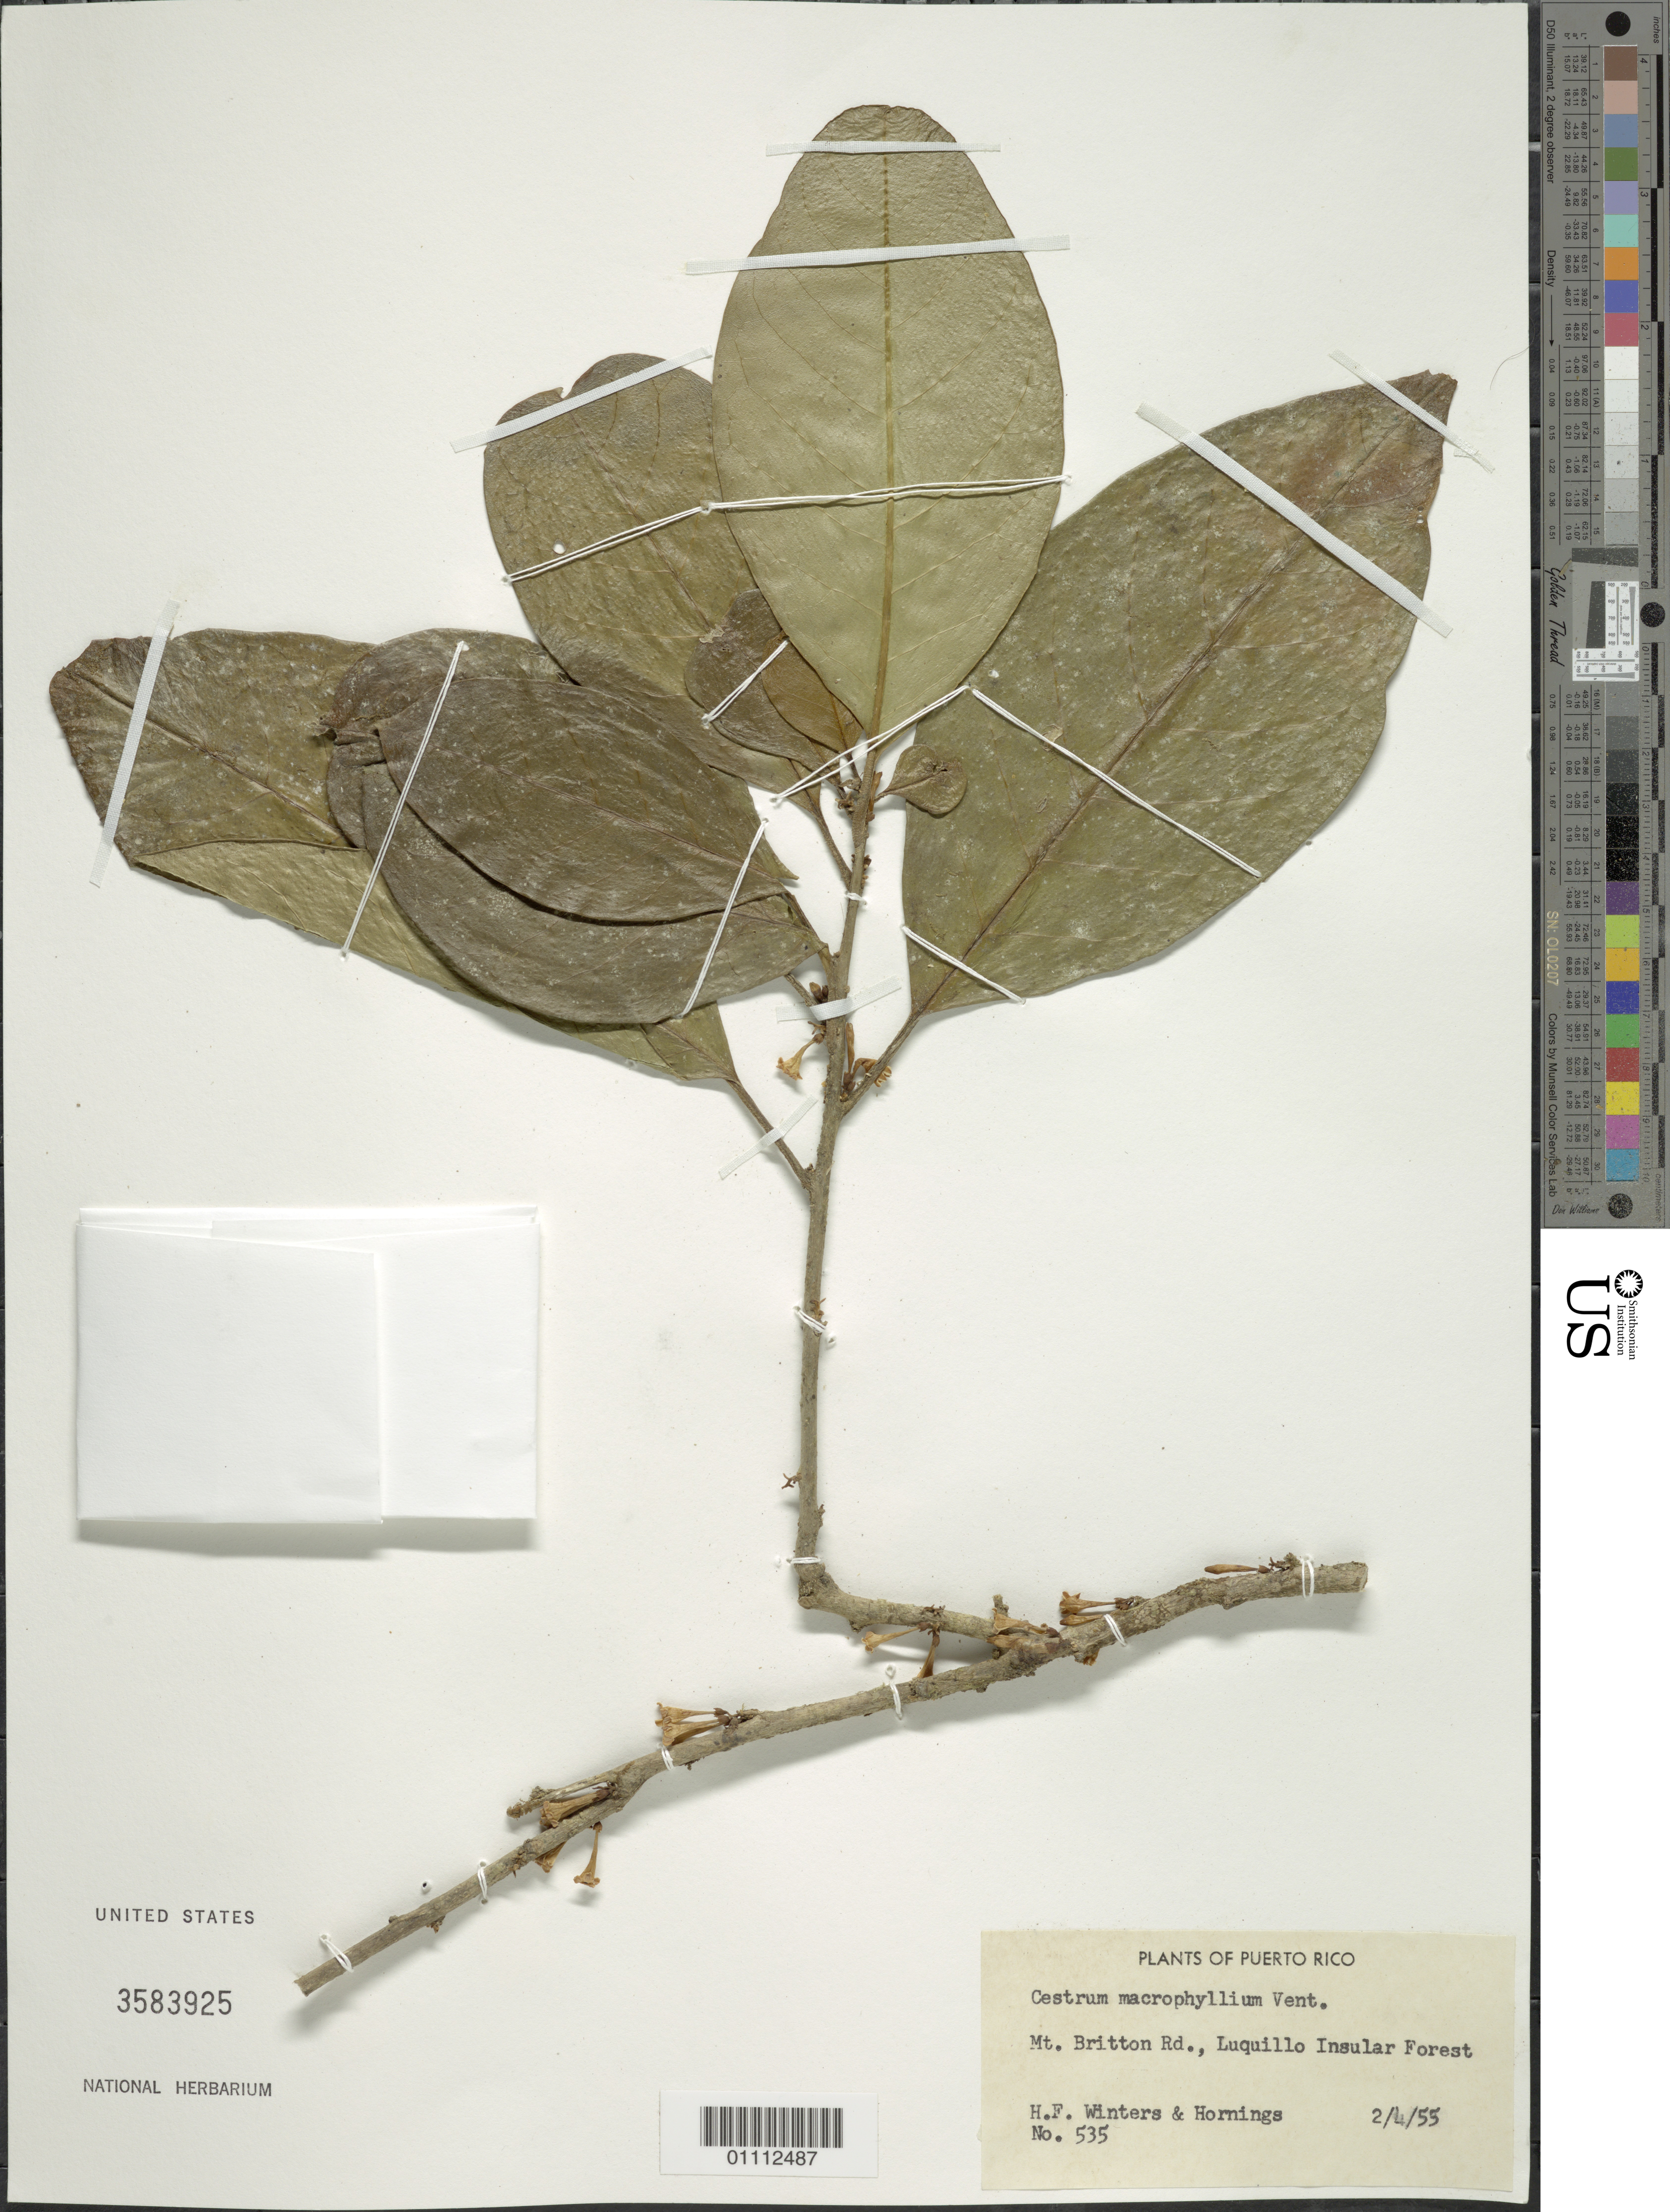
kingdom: Plantae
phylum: Tracheophyta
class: Magnoliopsida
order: Solanales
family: Solanaceae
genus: Cestrum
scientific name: Cestrum macrophyllum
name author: Vent.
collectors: H. Winters & -. Hornings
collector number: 535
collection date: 1955-02-04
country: Puerto Rico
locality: Luquillo Insular Forest, Mt. Britton Road.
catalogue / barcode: US 3583925